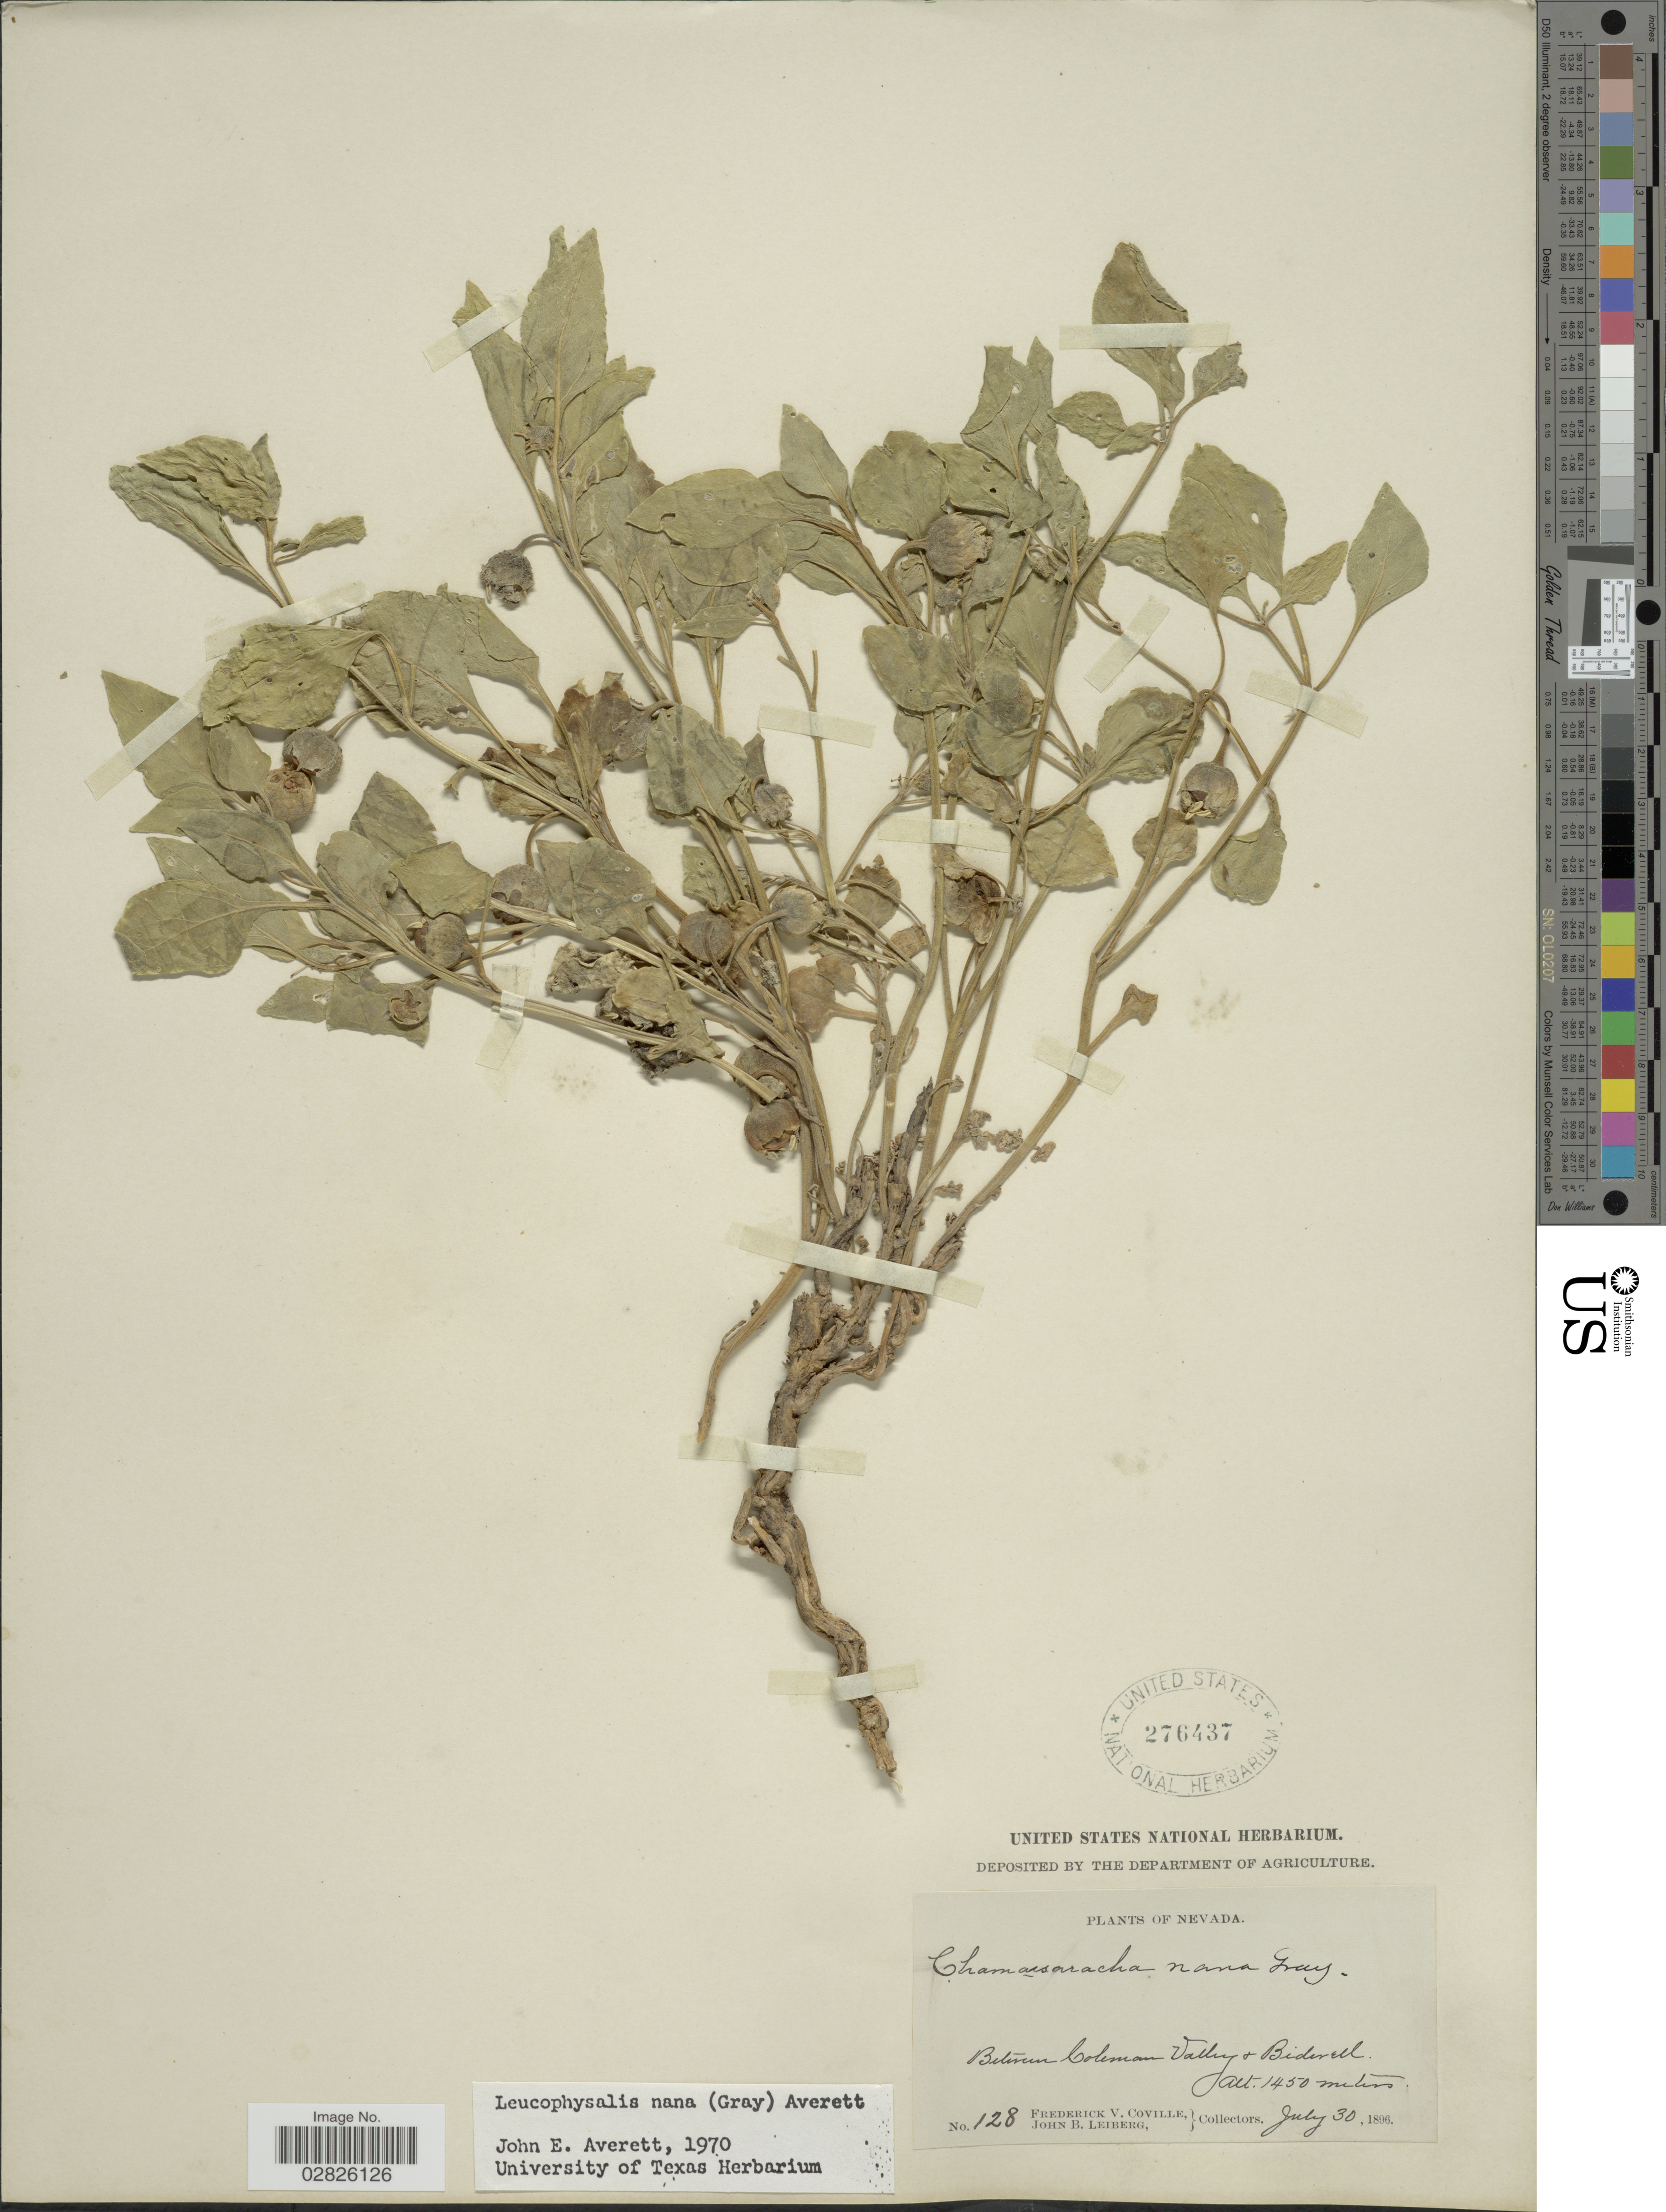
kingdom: Plantae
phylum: Tracheophyta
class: Magnoliopsida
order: Solanales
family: Solanaceae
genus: Leucophysalis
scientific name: Leucophysalis nana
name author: (A. Gray) Averett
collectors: F. V. Coville & J. B. Leiberg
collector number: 128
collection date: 1896-07-30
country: United States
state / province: Nevada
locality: Between Coleman Valley + Bidwell.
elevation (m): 1450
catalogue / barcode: US 276437